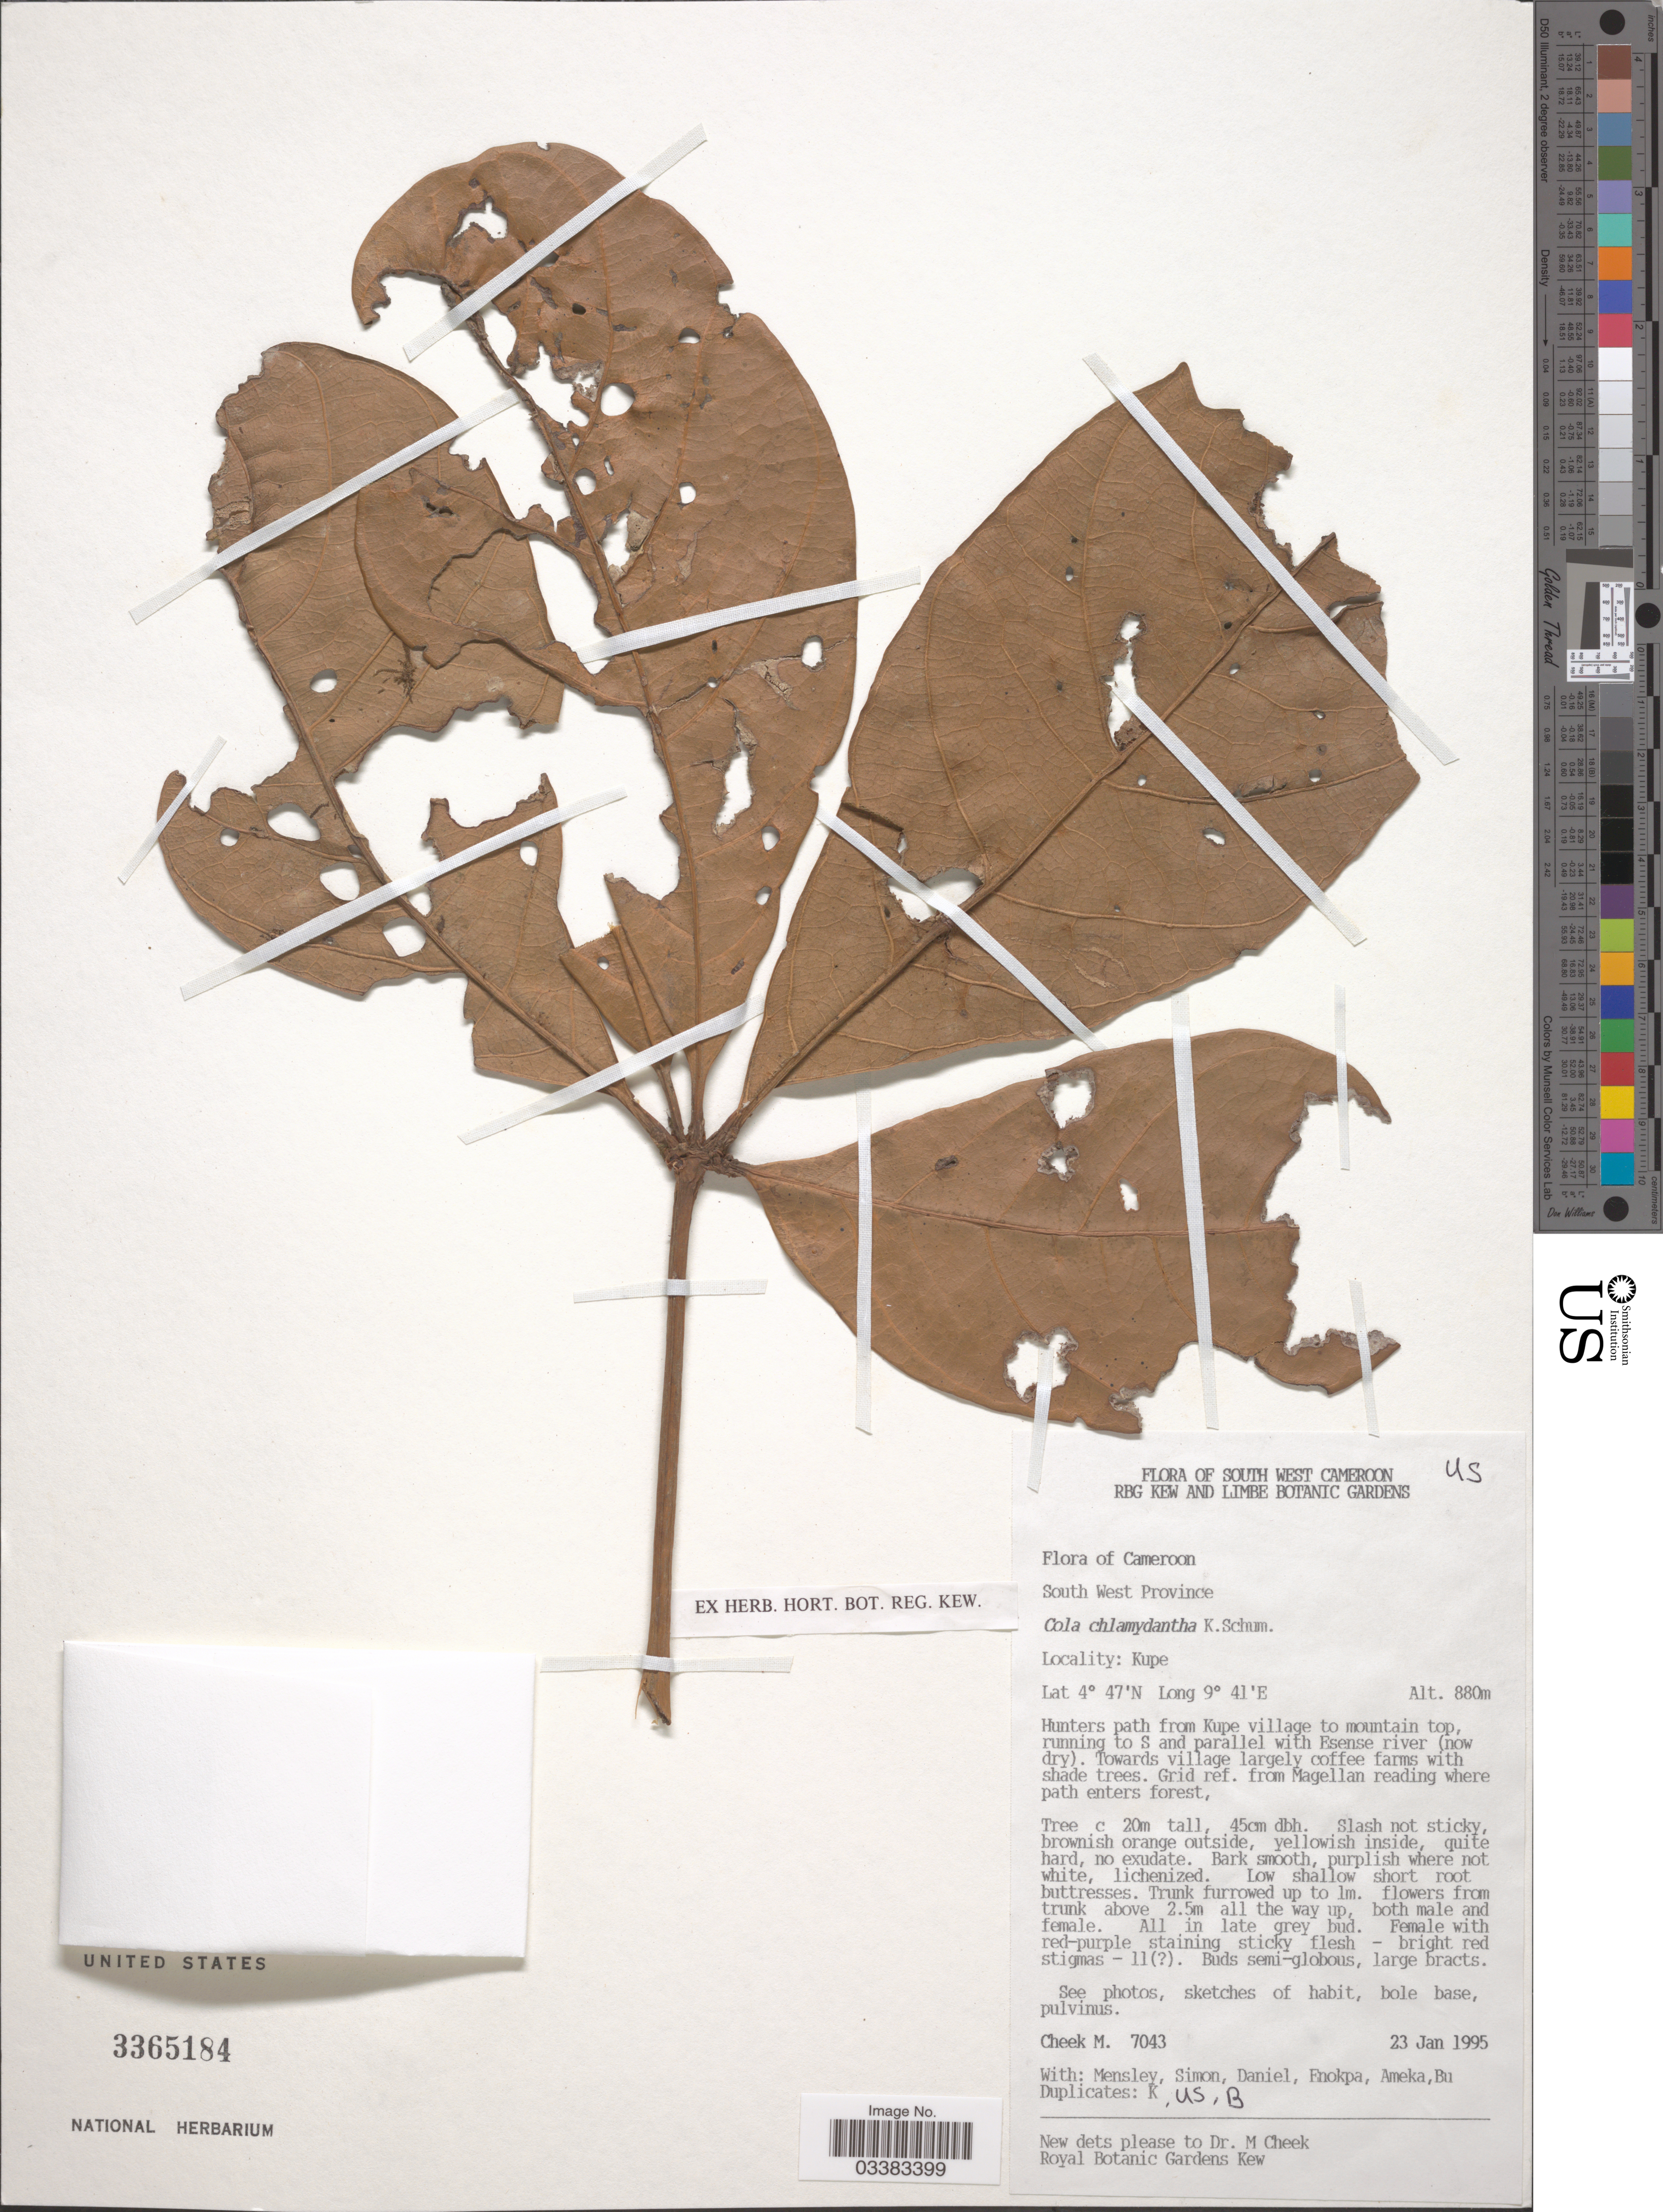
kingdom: Plantae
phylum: Tracheophyta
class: Magnoliopsida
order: Malvales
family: Malvaceae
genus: Cola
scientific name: Cola chlamydantha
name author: K. Schum.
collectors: M. Cheek, -. Mensley, -- Simon, -. Daniel & et al.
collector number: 7043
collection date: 1995-01-23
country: Cameroon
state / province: Sud-Ouest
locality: South West Cameroon. South West Province. Hunters path from Kupe village to mountain top, running to S and parallel with Esense river. Grid ref. from Magellan reading where path enters forest.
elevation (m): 880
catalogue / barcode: US 3365184